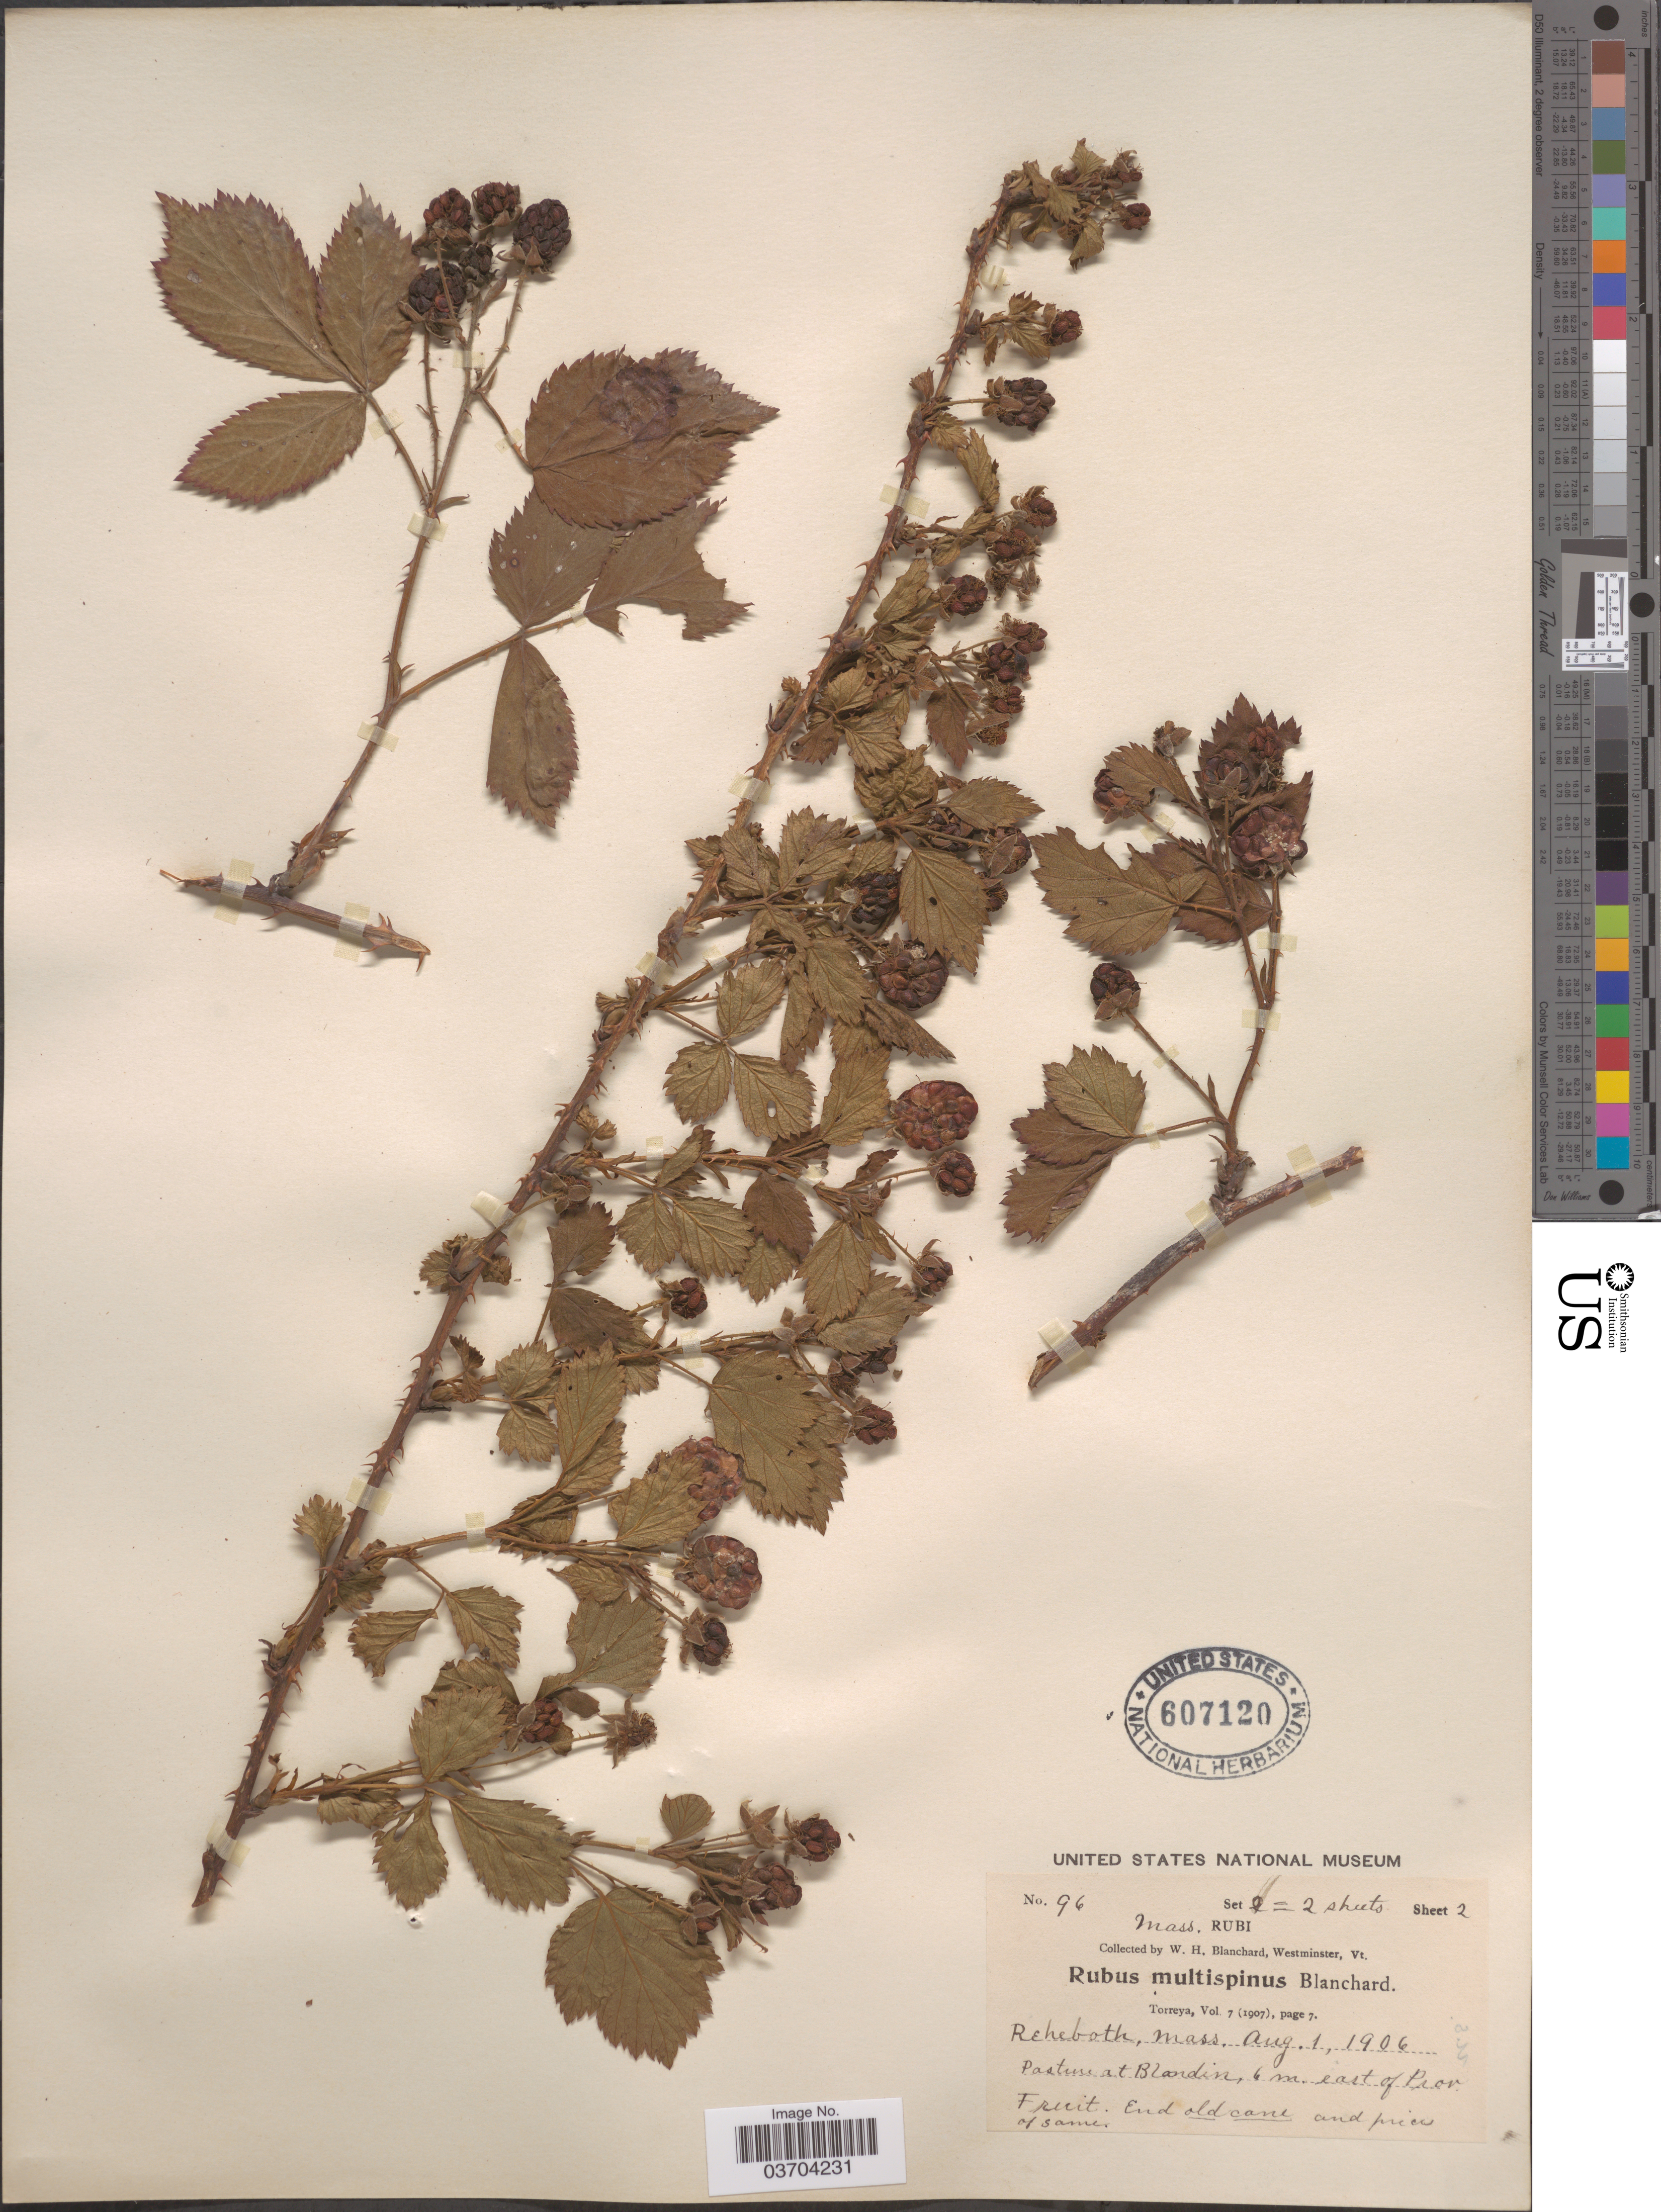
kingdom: Plantae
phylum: Tracheophyta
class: Magnoliopsida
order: Rosales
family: Rosaceae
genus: Rubus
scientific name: Rubus multispinus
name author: Blanch.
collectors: W. H. Blanchard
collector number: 96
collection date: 1906-08-01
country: United States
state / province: Massachusetts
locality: Reheboth. Pasture at Blandin, 6 m. east of Prov.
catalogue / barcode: US 607120